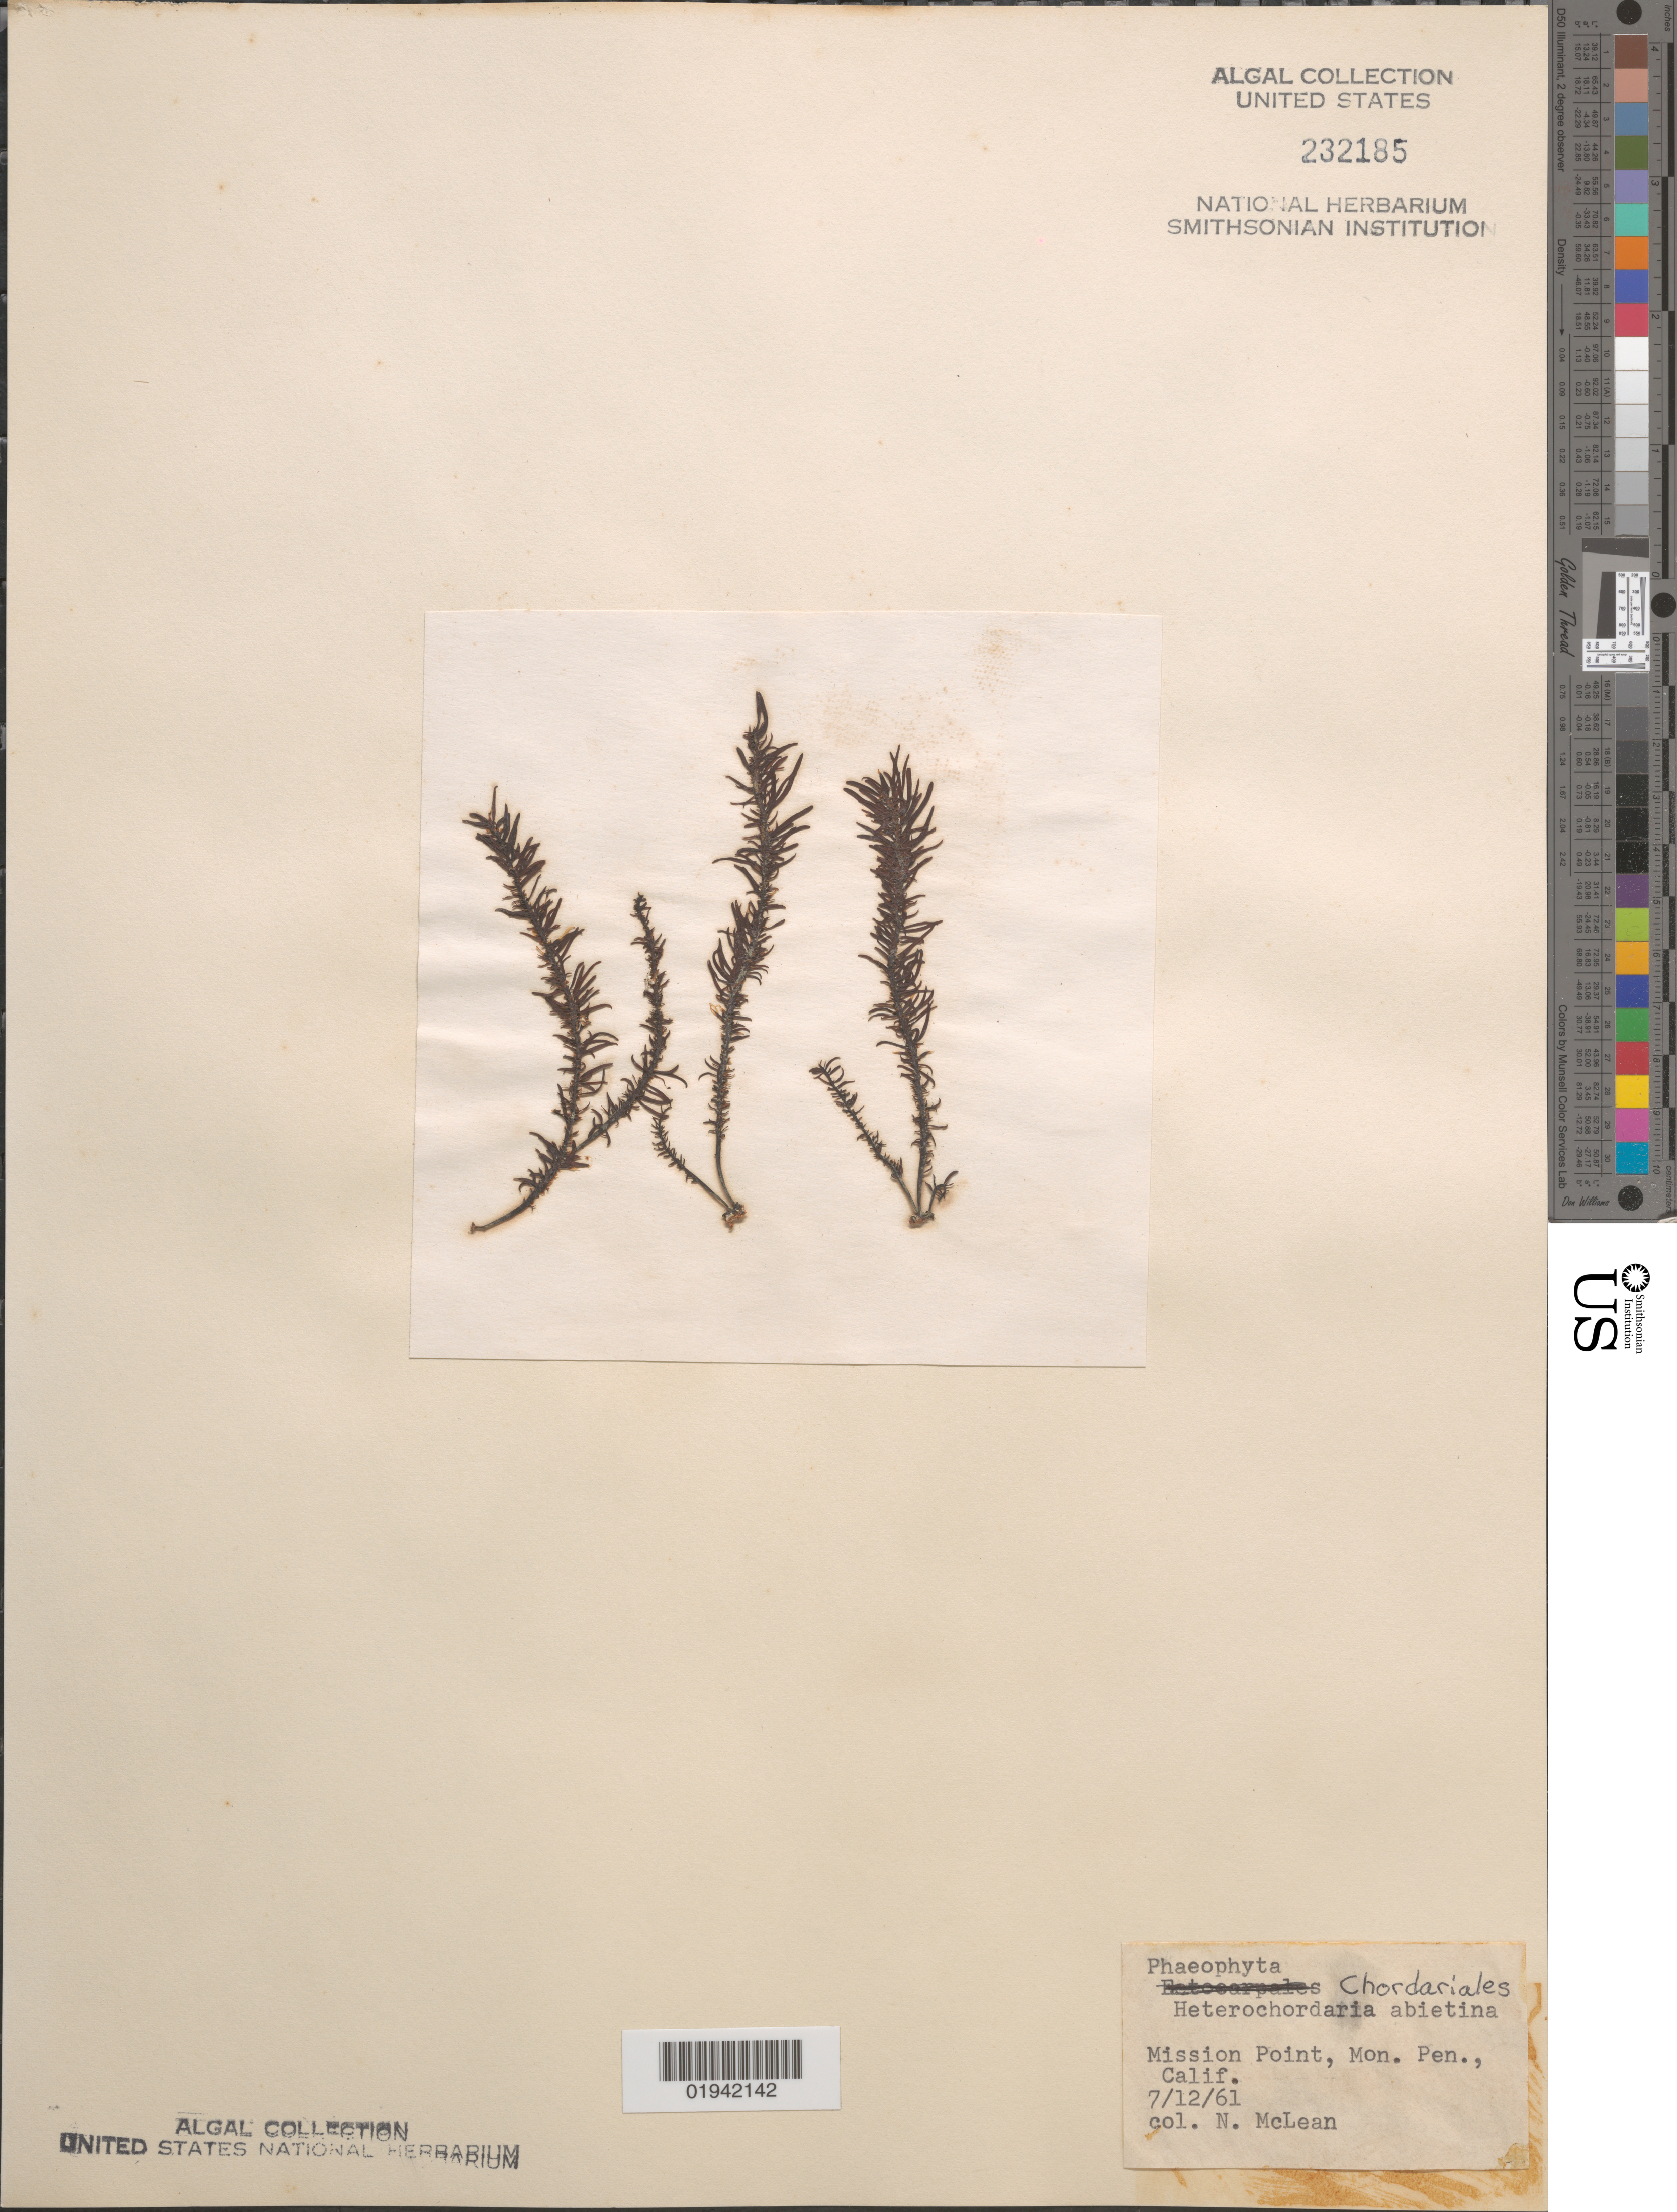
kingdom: Chromista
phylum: Ochrophyta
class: Phaeophyceae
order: Ectocarpales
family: Chordariaceae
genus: Analipus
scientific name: Analipus japonicus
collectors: N. McLean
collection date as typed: Transcribed d/m/y: 12/7/61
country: United States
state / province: California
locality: Mission Point, Mon. Pen.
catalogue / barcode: US 232185